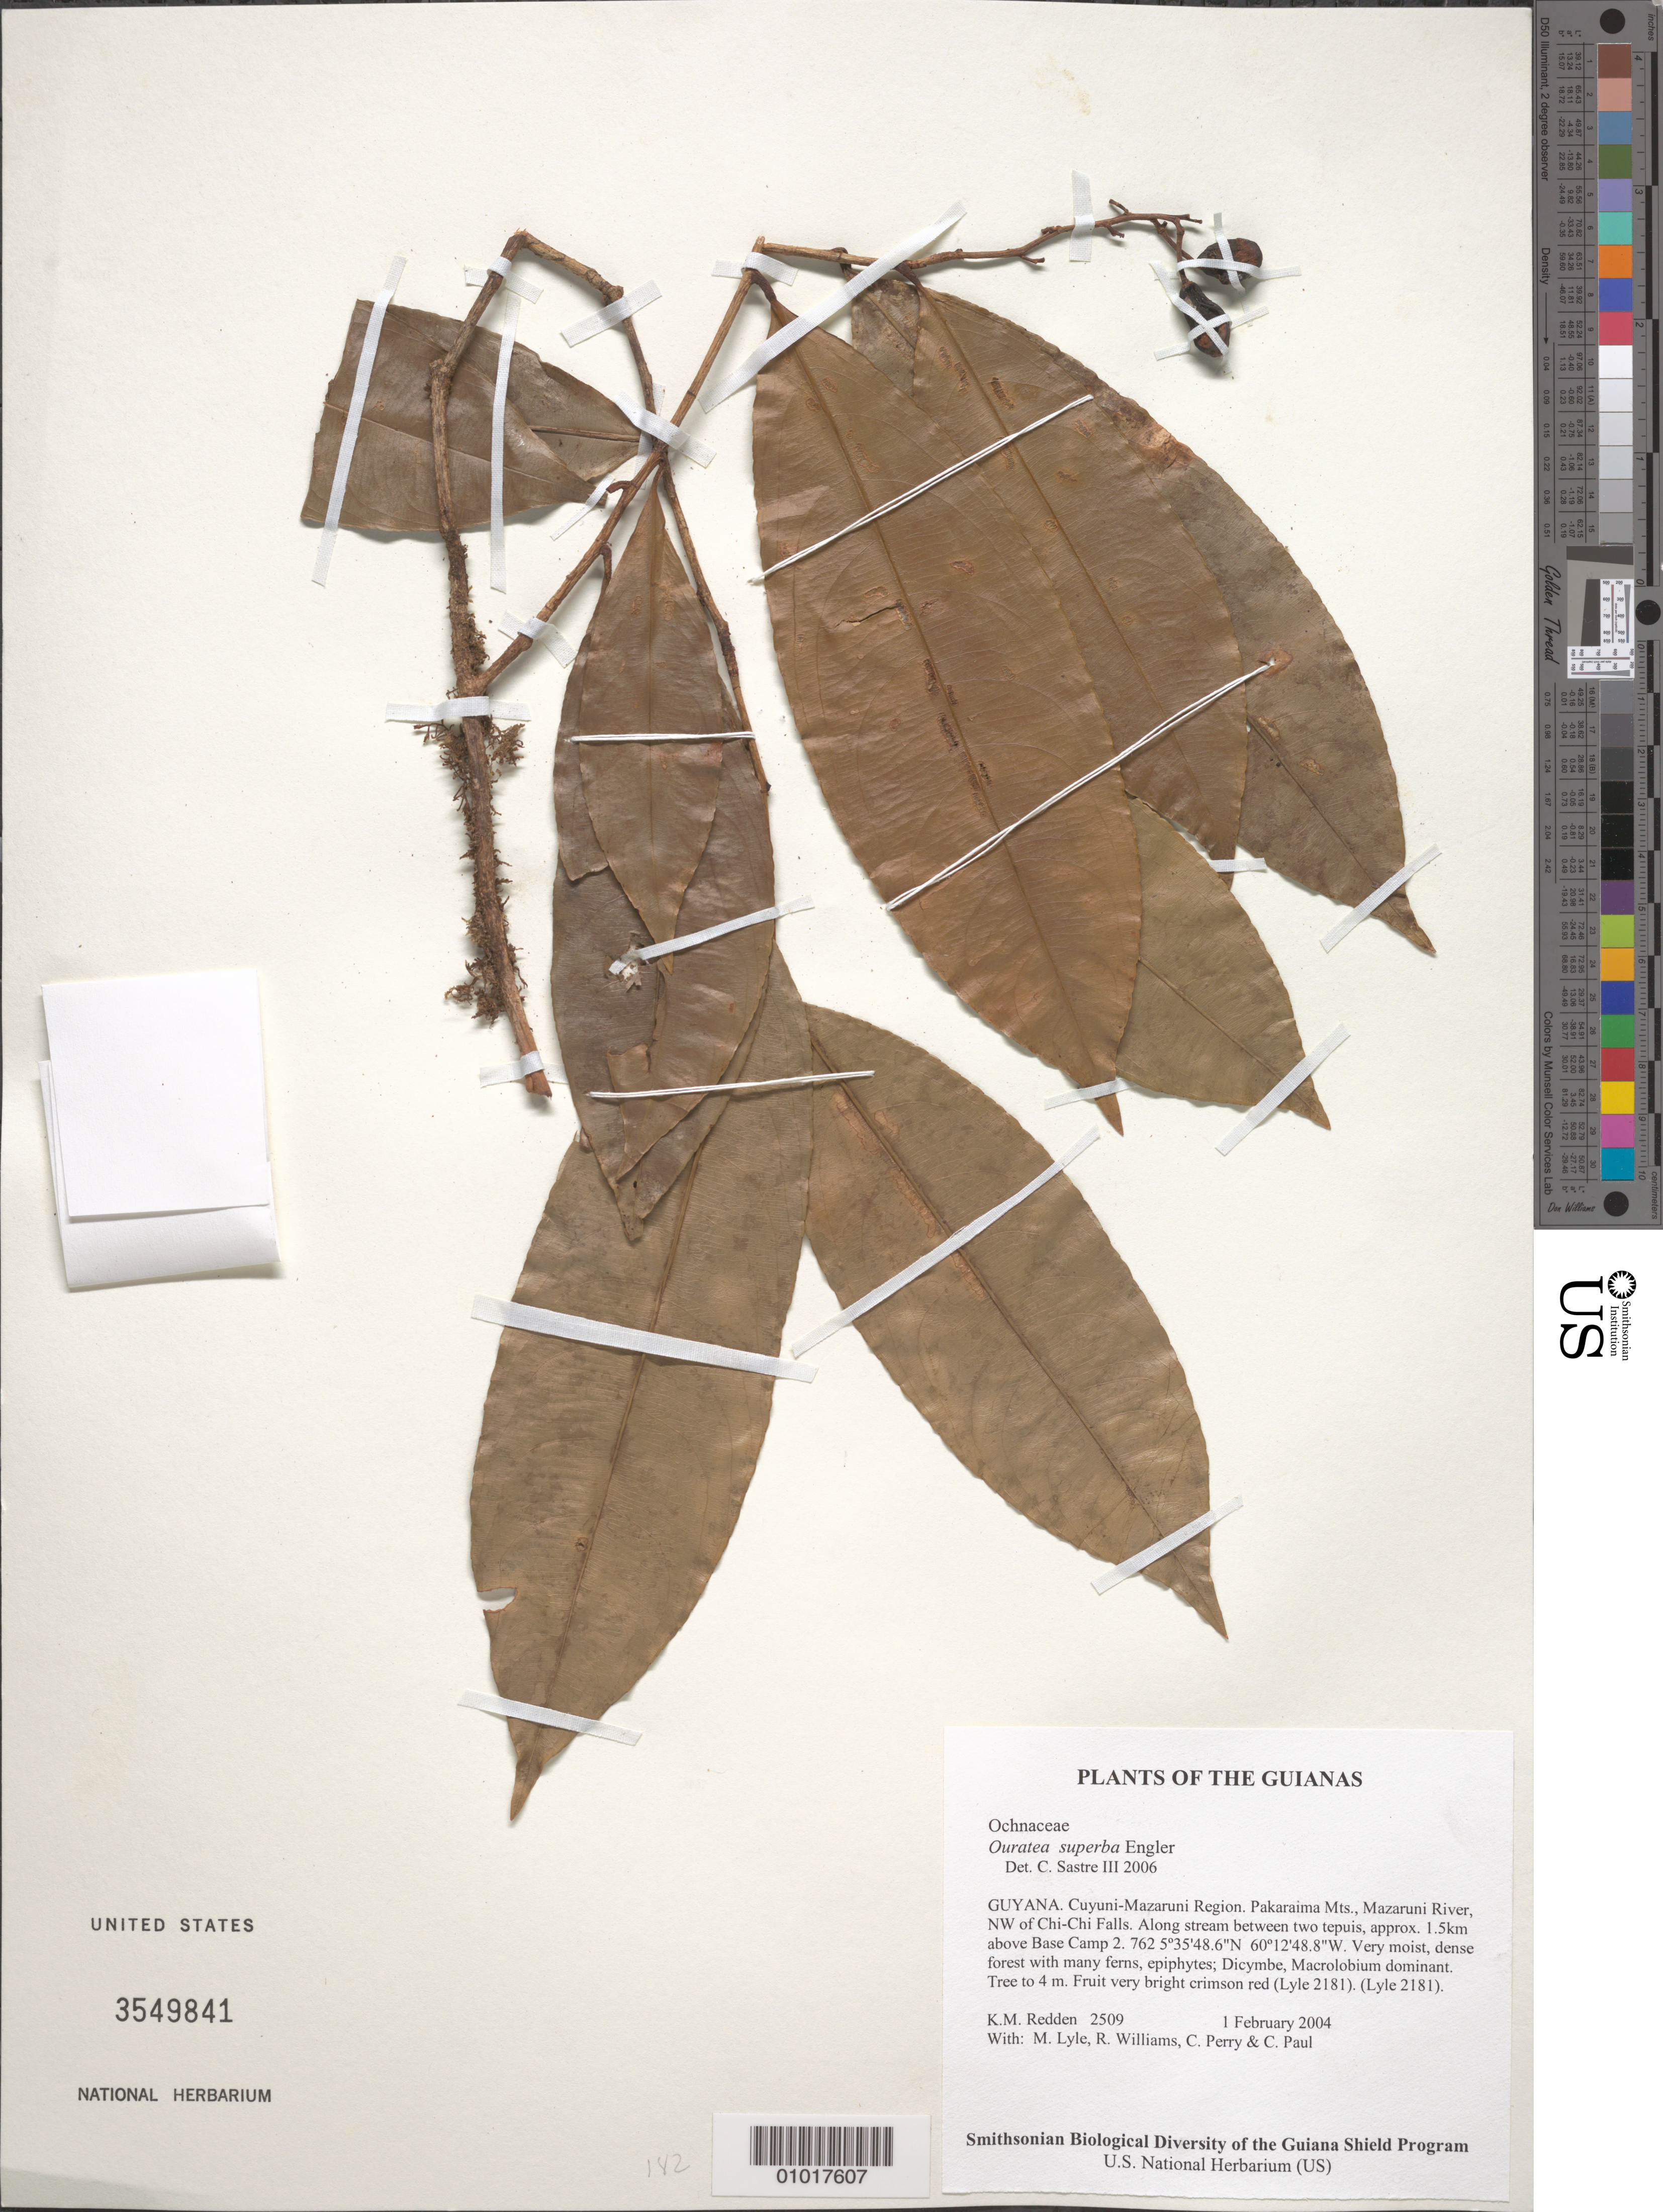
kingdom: Plantae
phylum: Tracheophyta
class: Magnoliopsida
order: Malpighiales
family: Ochnaceae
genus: Ouratea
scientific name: Ouratea superba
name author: Engl.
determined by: Sastre, C. H. L.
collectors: K. M. Redden, M. Lyle, R. Williams, C. Perry & C. Paul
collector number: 2509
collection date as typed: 1 February 2004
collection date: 2004-02-01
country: Guyana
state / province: Cuyuni-Mazaruni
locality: Pakaraima Mts., Mazaruni River, NW of Chi-Chi Falls. Along stream between two tepuis, approx. 1.5km above Base Camp 2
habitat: Very moist, dense forest with many ferns, epiphytes; Dicymbe, Macrolobium dominant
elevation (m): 762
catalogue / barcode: US 3549841